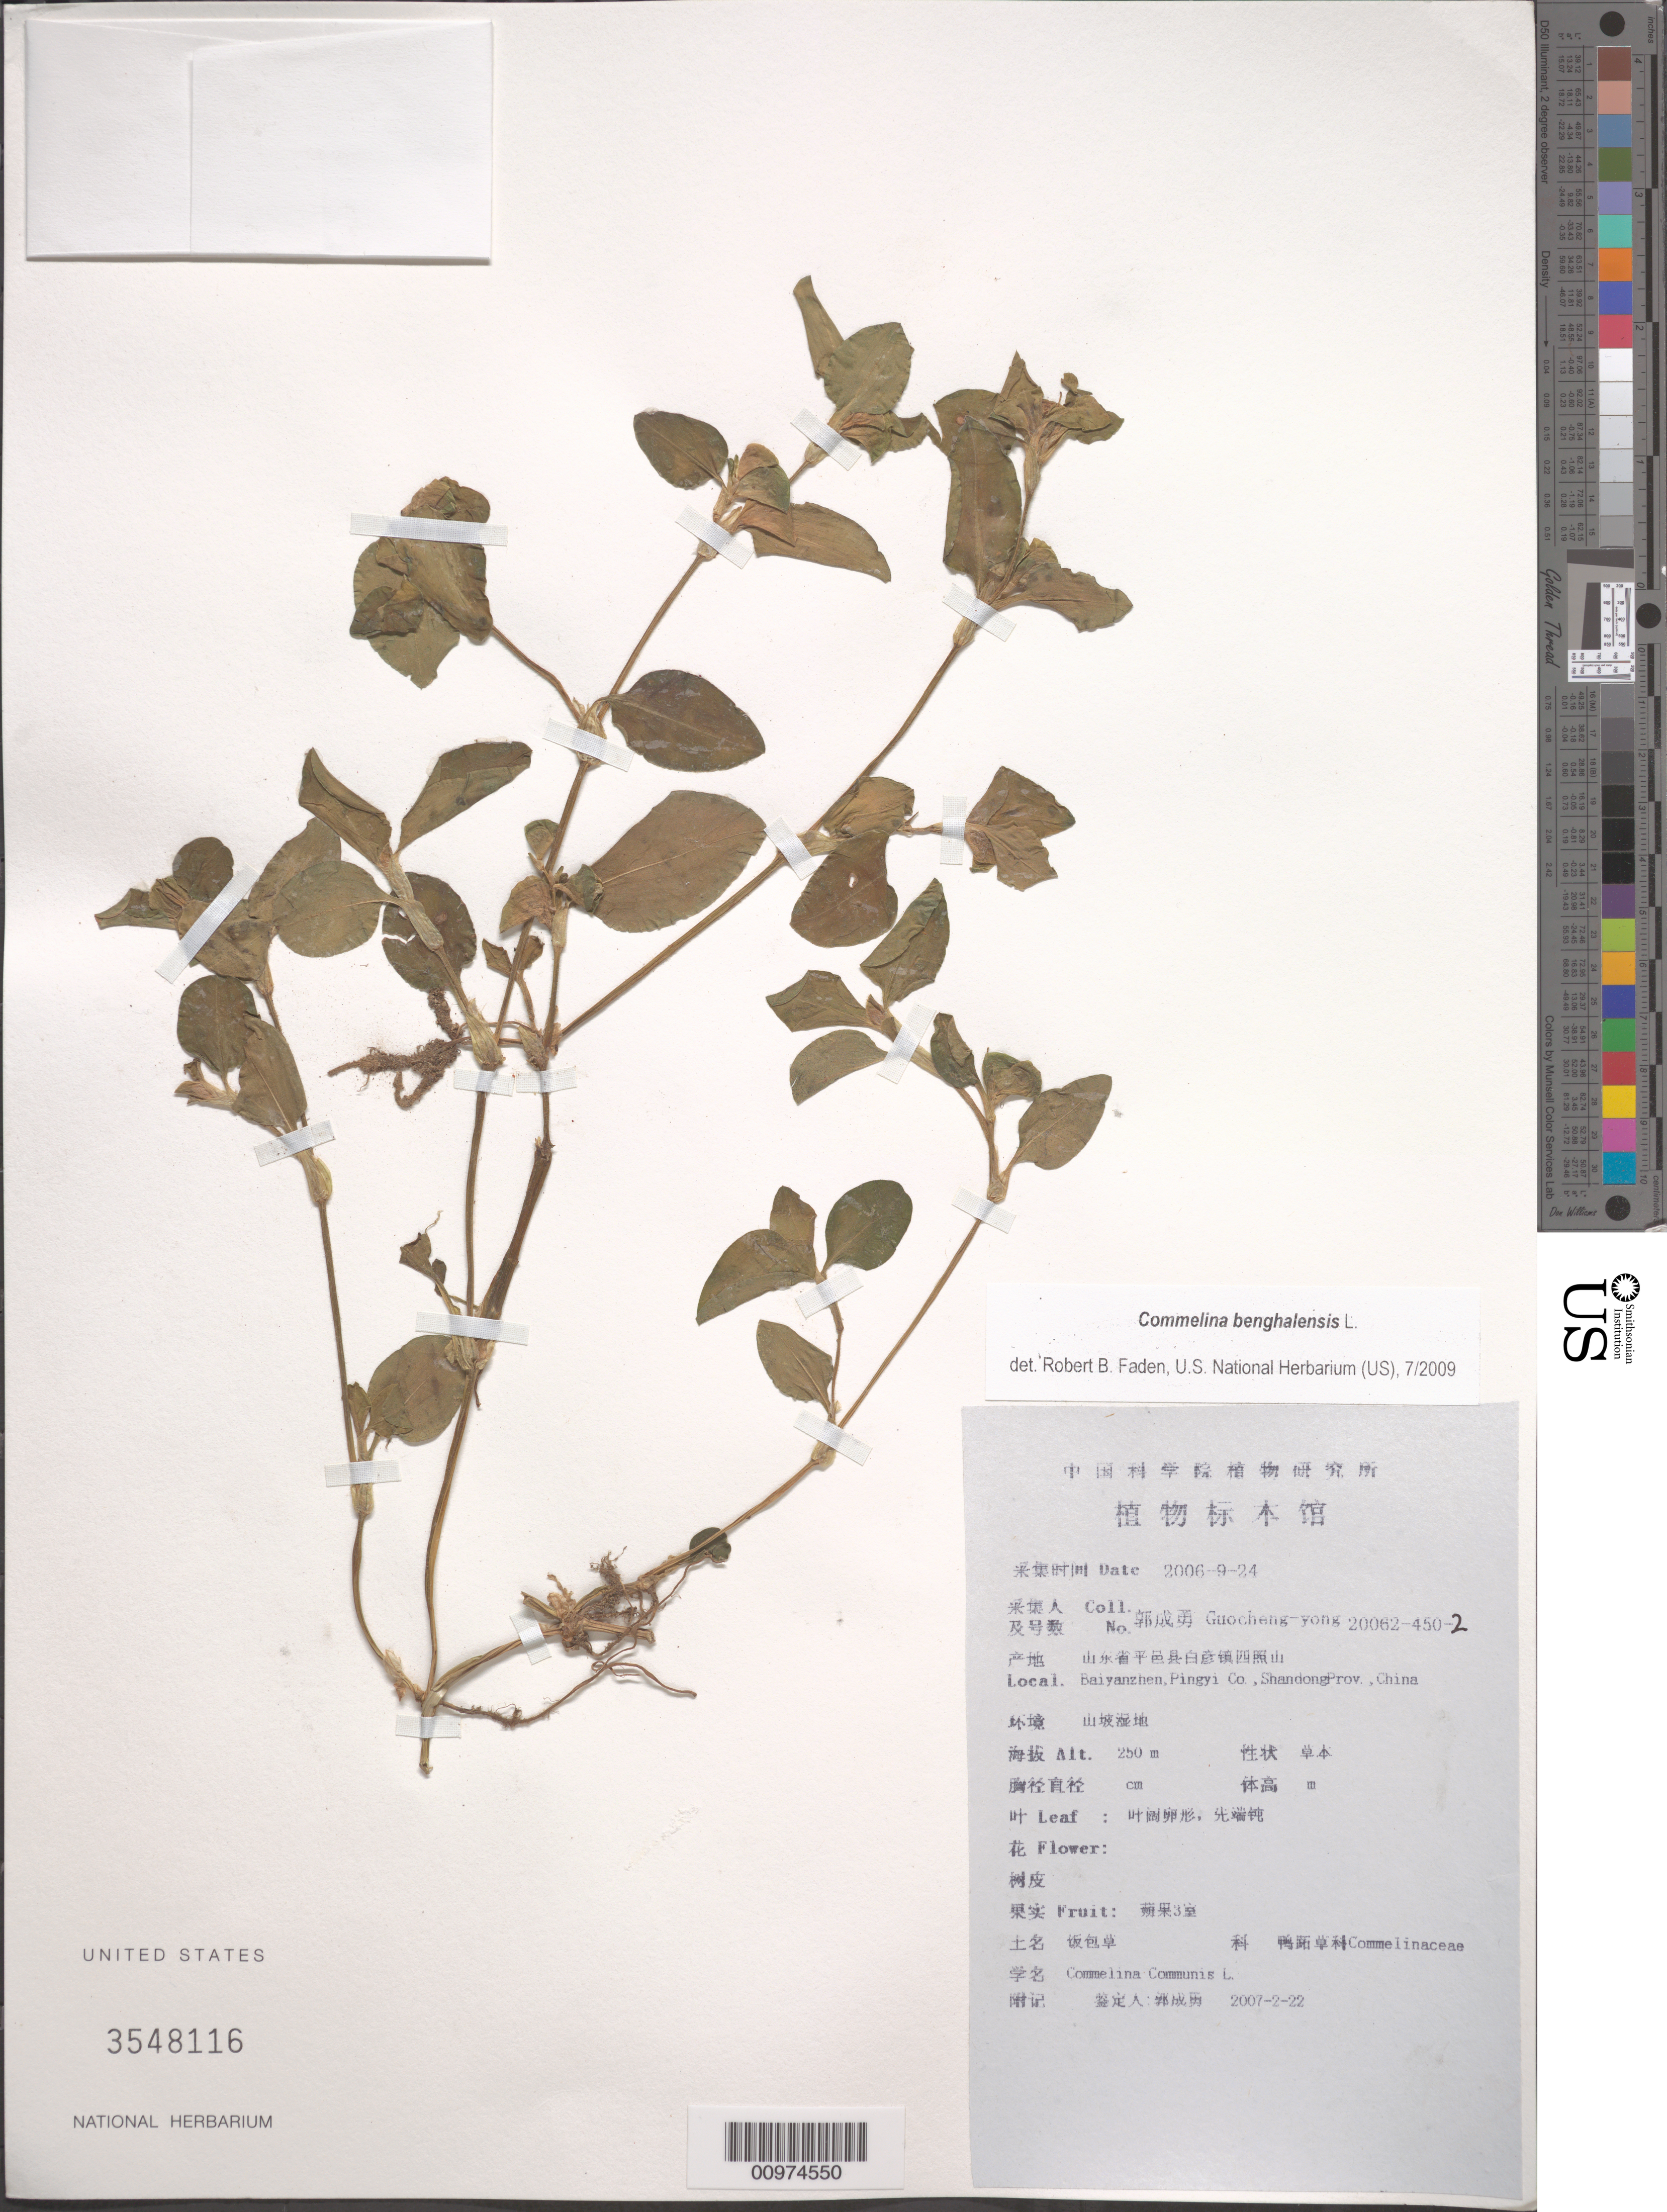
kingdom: Plantae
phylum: Tracheophyta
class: Liliopsida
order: Commelinales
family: Commelinaceae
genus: Commelina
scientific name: Commelina benghalensis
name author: L.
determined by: Faden, Robert B., (US), Smithsonian Institution - National Museum of Natural History (UNITED STATES)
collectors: Guo cheng-yong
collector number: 20062-450-2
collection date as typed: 24 Sep 2006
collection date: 2006-09-24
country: China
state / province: Shandong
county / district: Pingyi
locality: Baiyanzhen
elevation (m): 250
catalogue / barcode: US 3548116